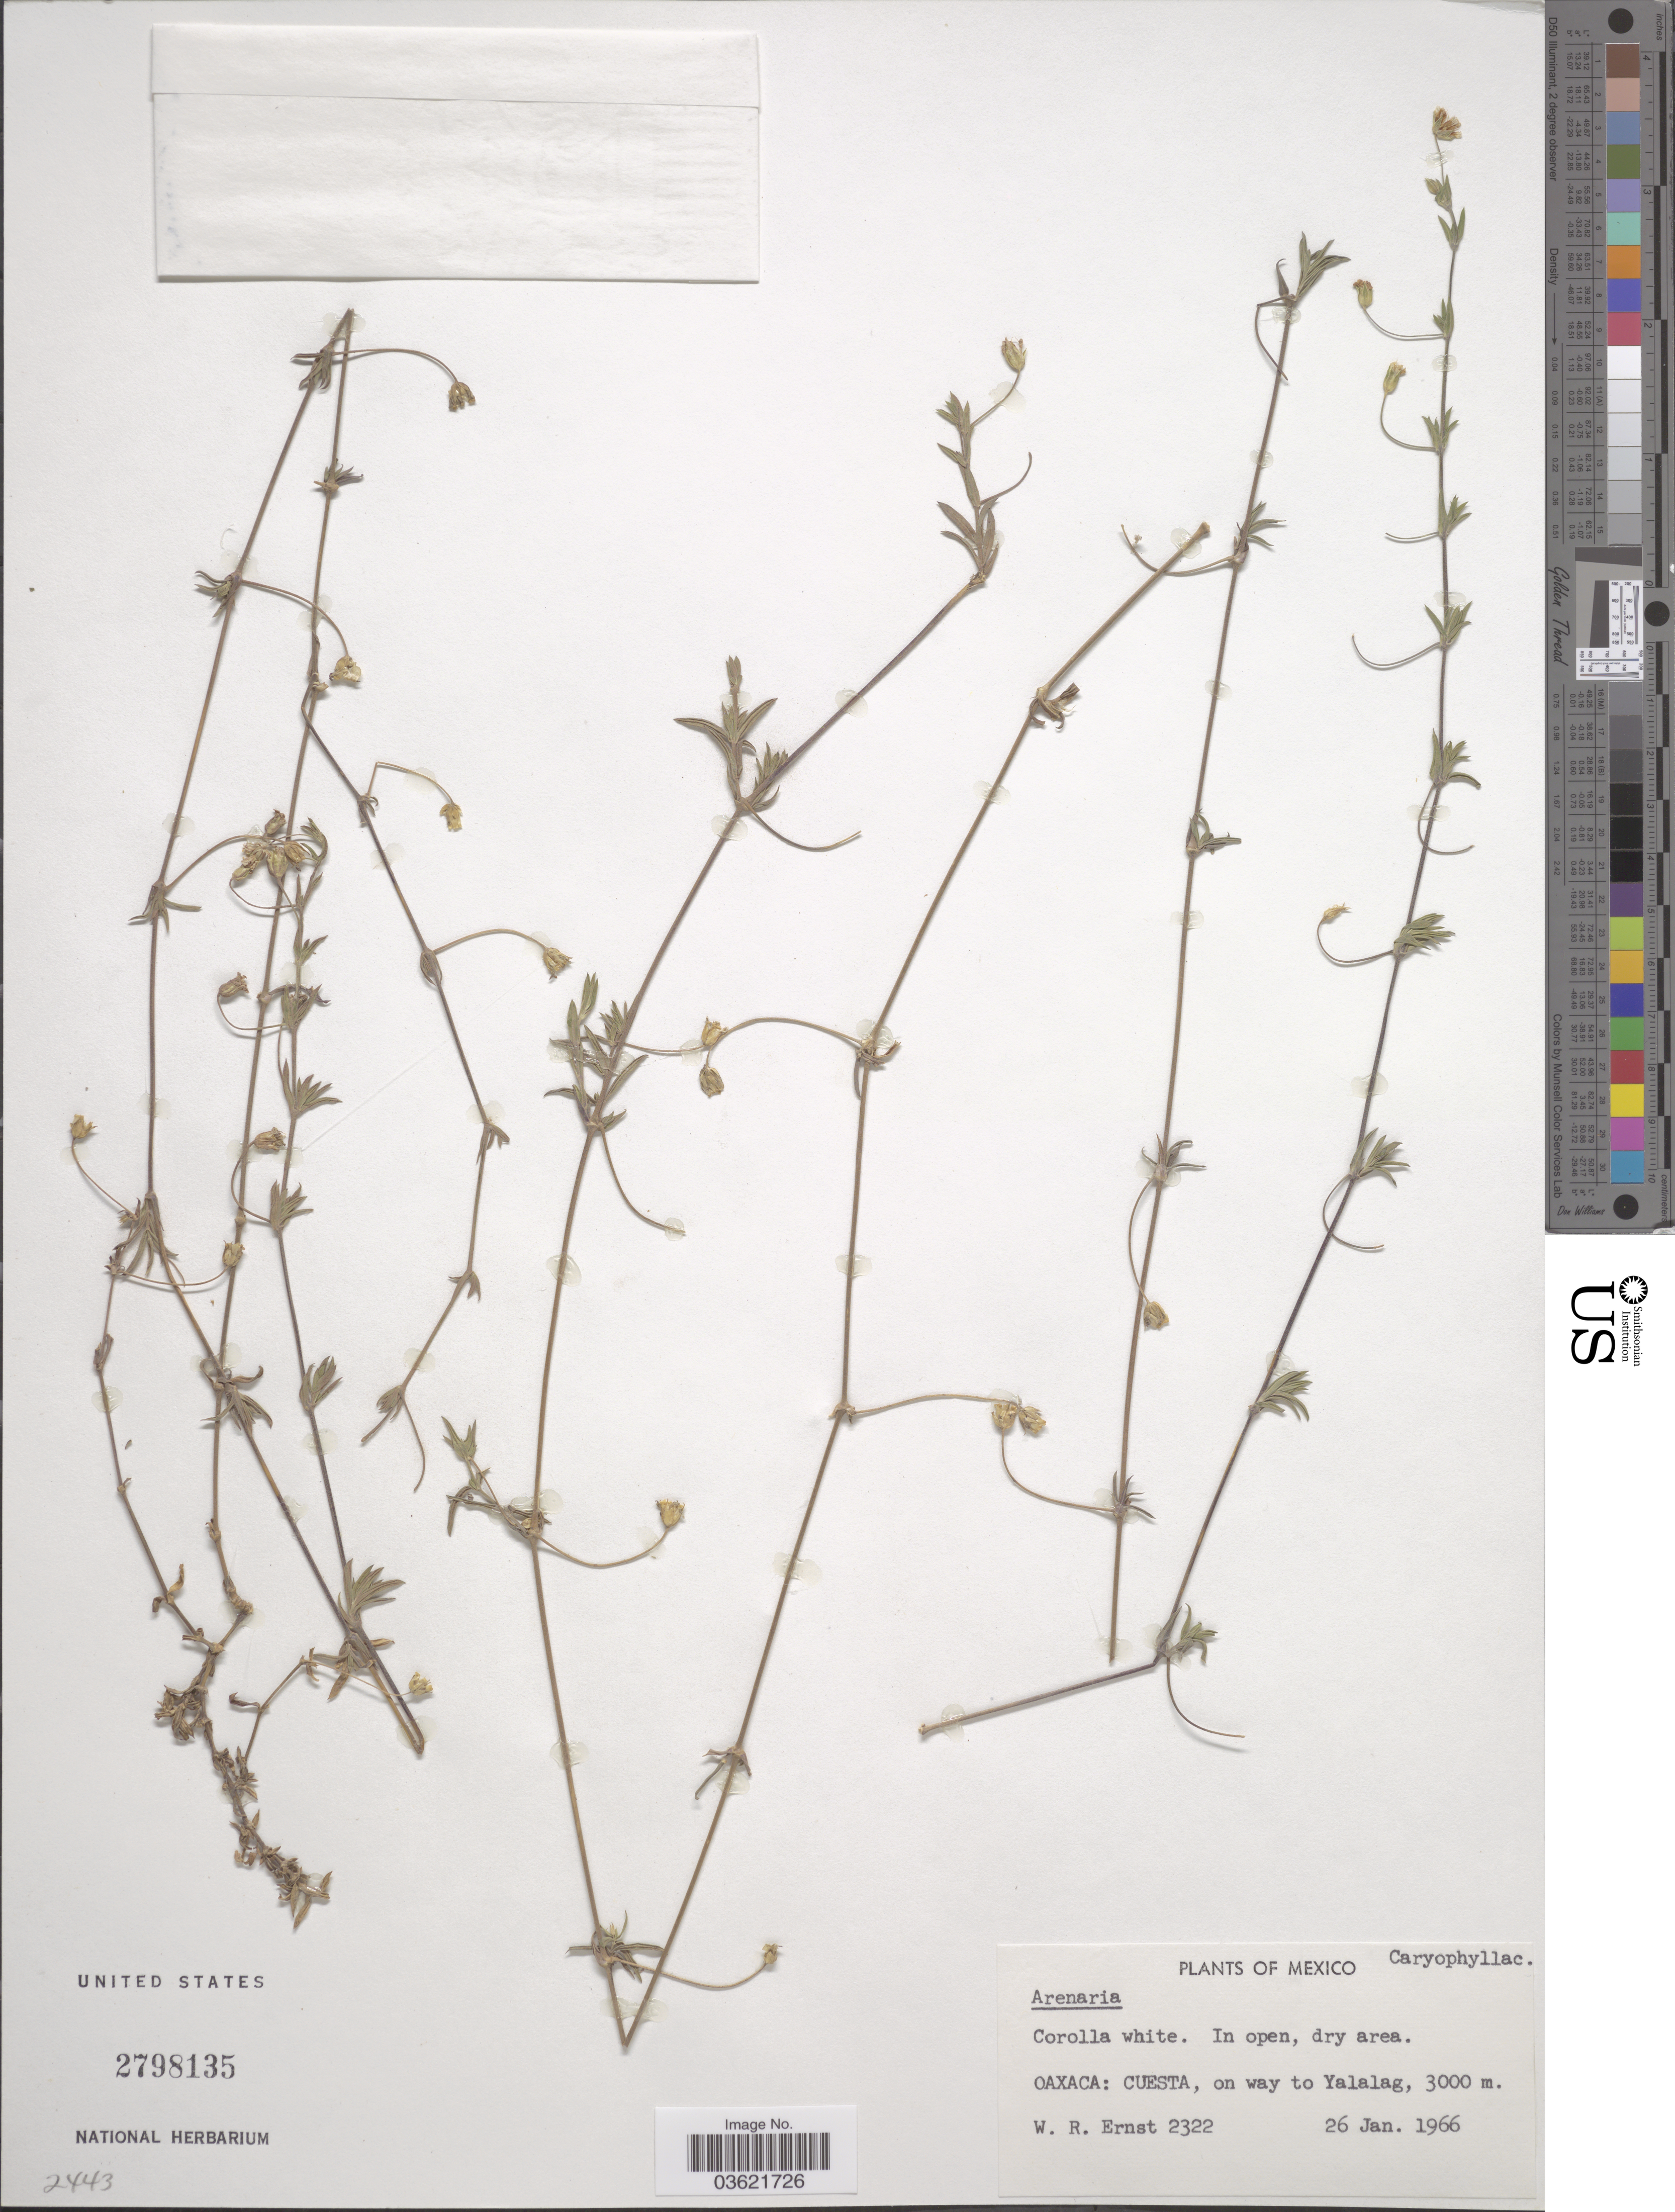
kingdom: Plantae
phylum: Tracheophyta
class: Magnoliopsida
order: Caryophyllales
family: Caryophyllaceae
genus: Arenaria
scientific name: Arenaria sp.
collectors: W. R. Ernst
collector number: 2322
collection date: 1966-01-26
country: Mexico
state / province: Oaxaca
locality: Cuesta, on way to Yalalag.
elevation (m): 3000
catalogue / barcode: US 2798135